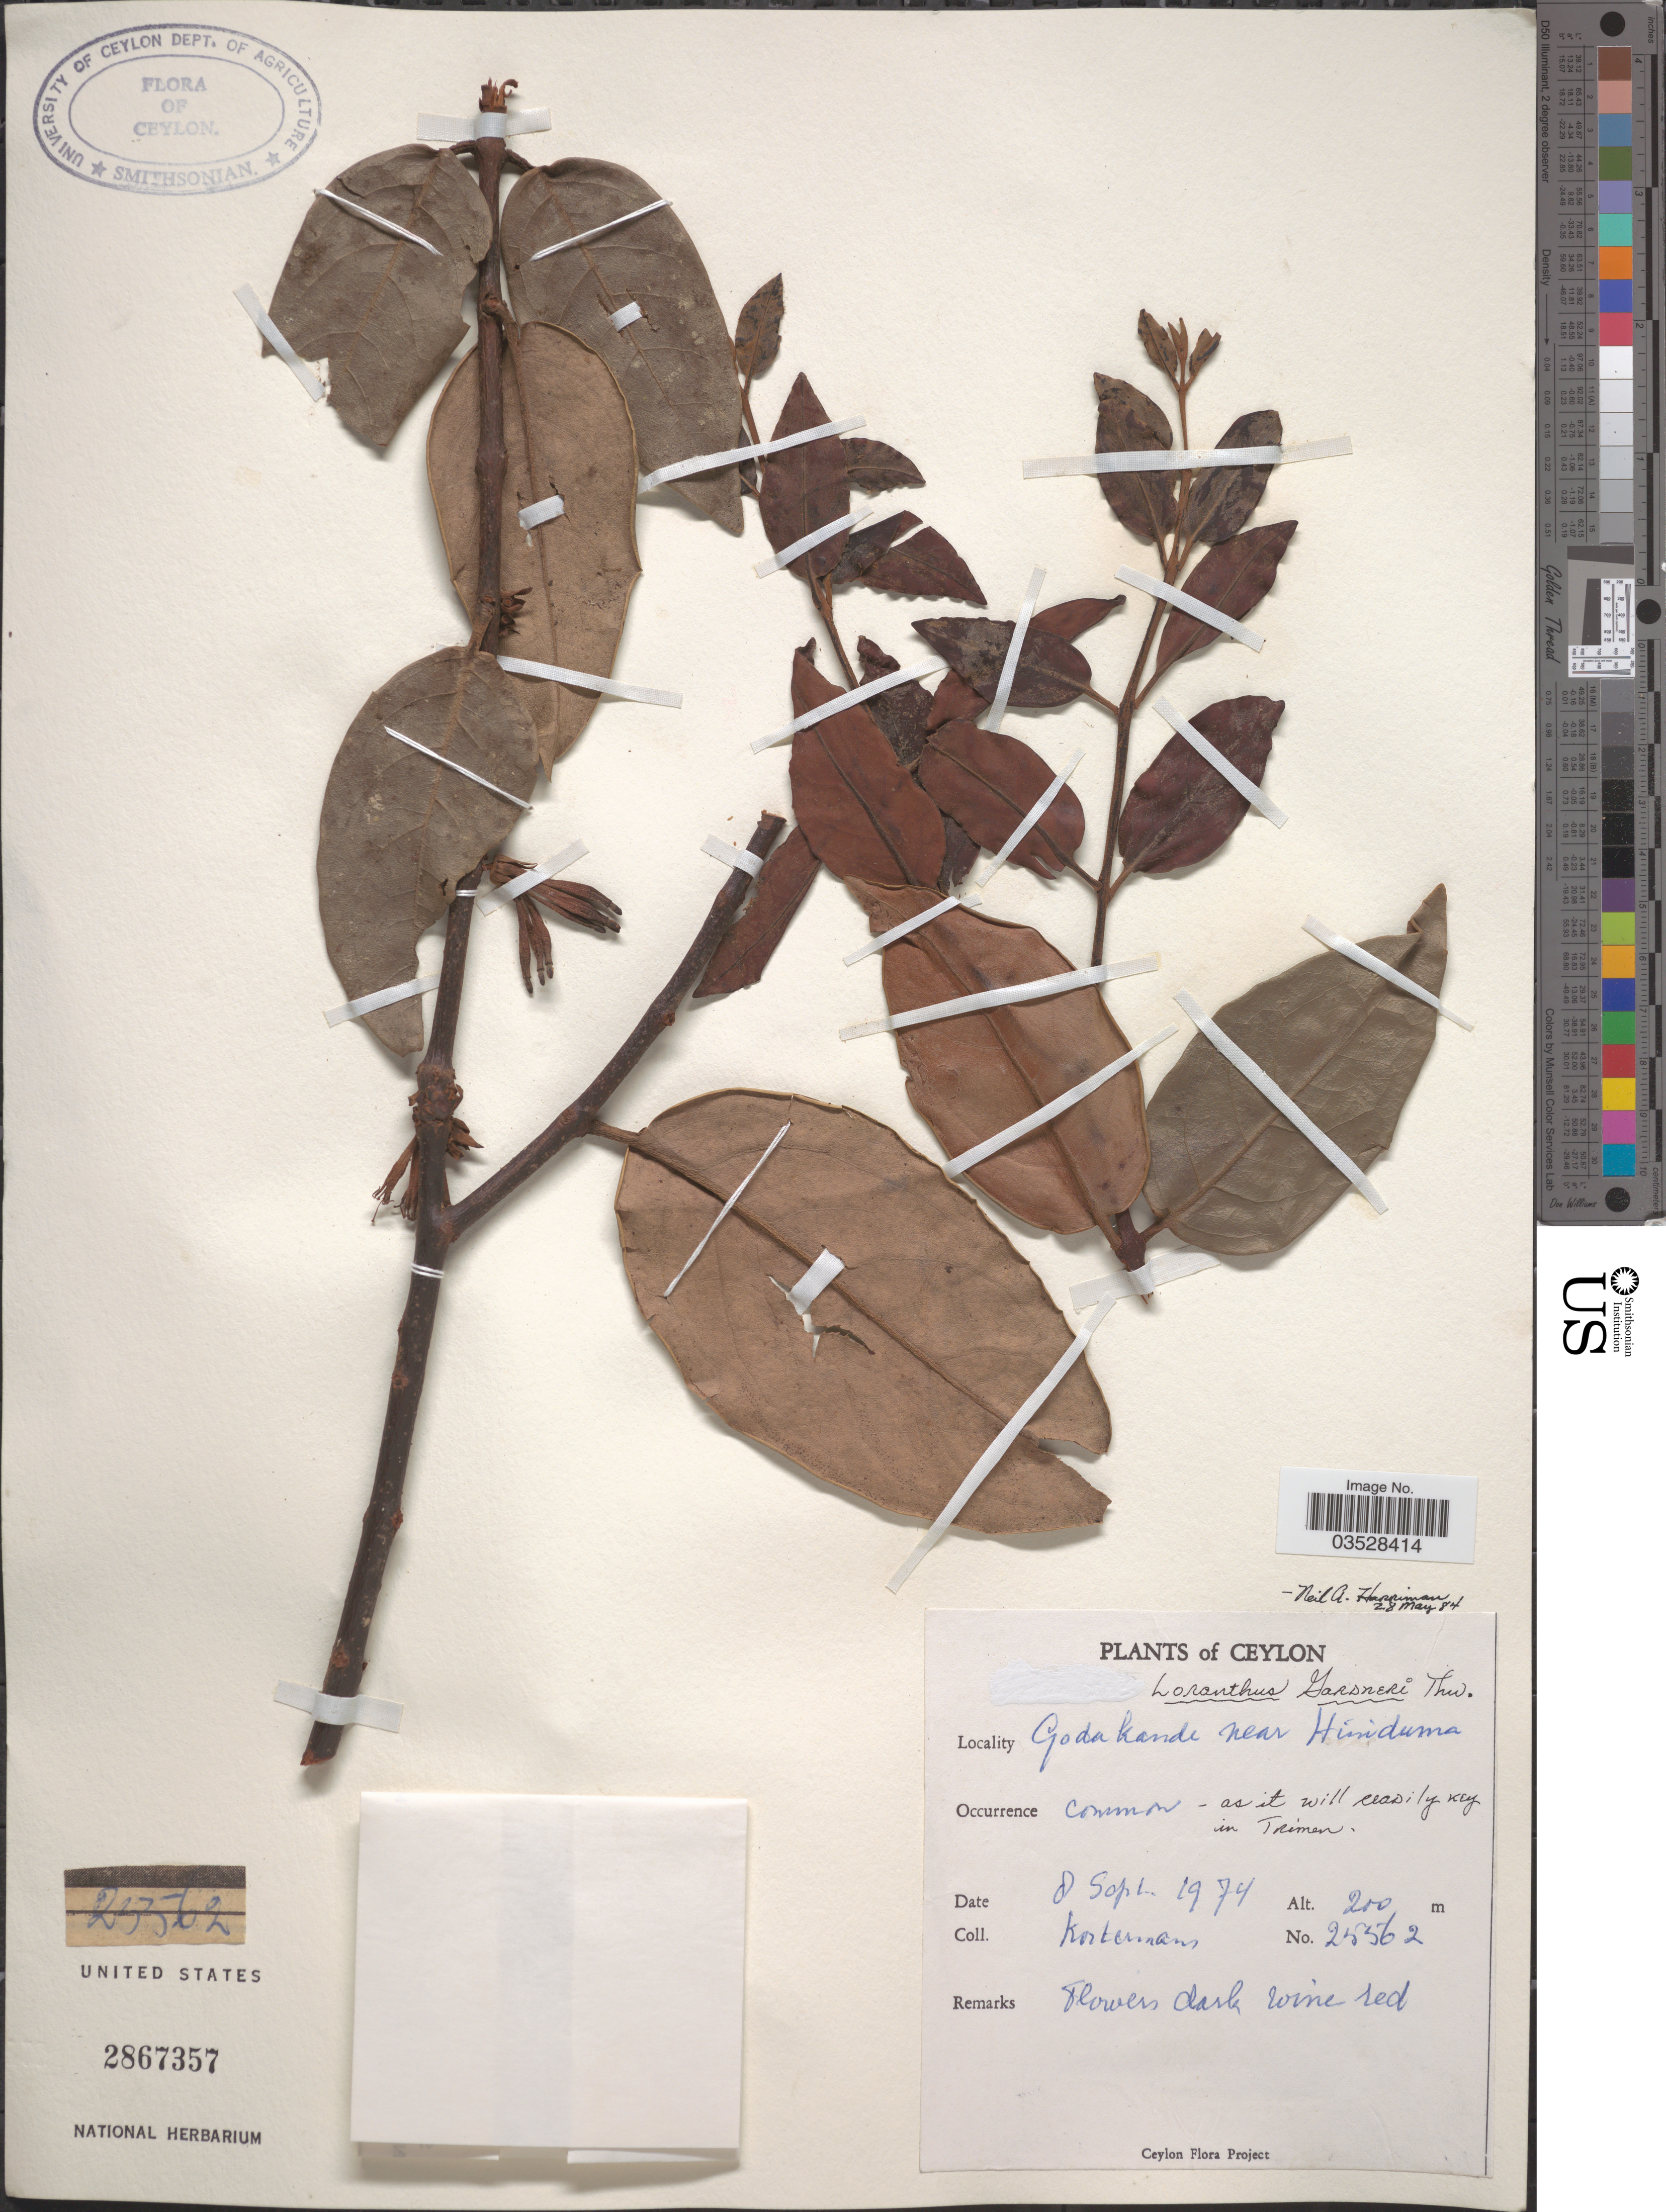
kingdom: Plantae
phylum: Tracheophyta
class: Magnoliopsida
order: Santalales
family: Loranthaceae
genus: Loranthus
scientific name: Loranthus gardneri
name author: Thwaites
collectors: Kostermans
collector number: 25562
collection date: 1974-09-08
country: Sri Lanka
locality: Ceylon. Godakande near Hiniduma.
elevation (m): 200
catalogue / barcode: US 2867357